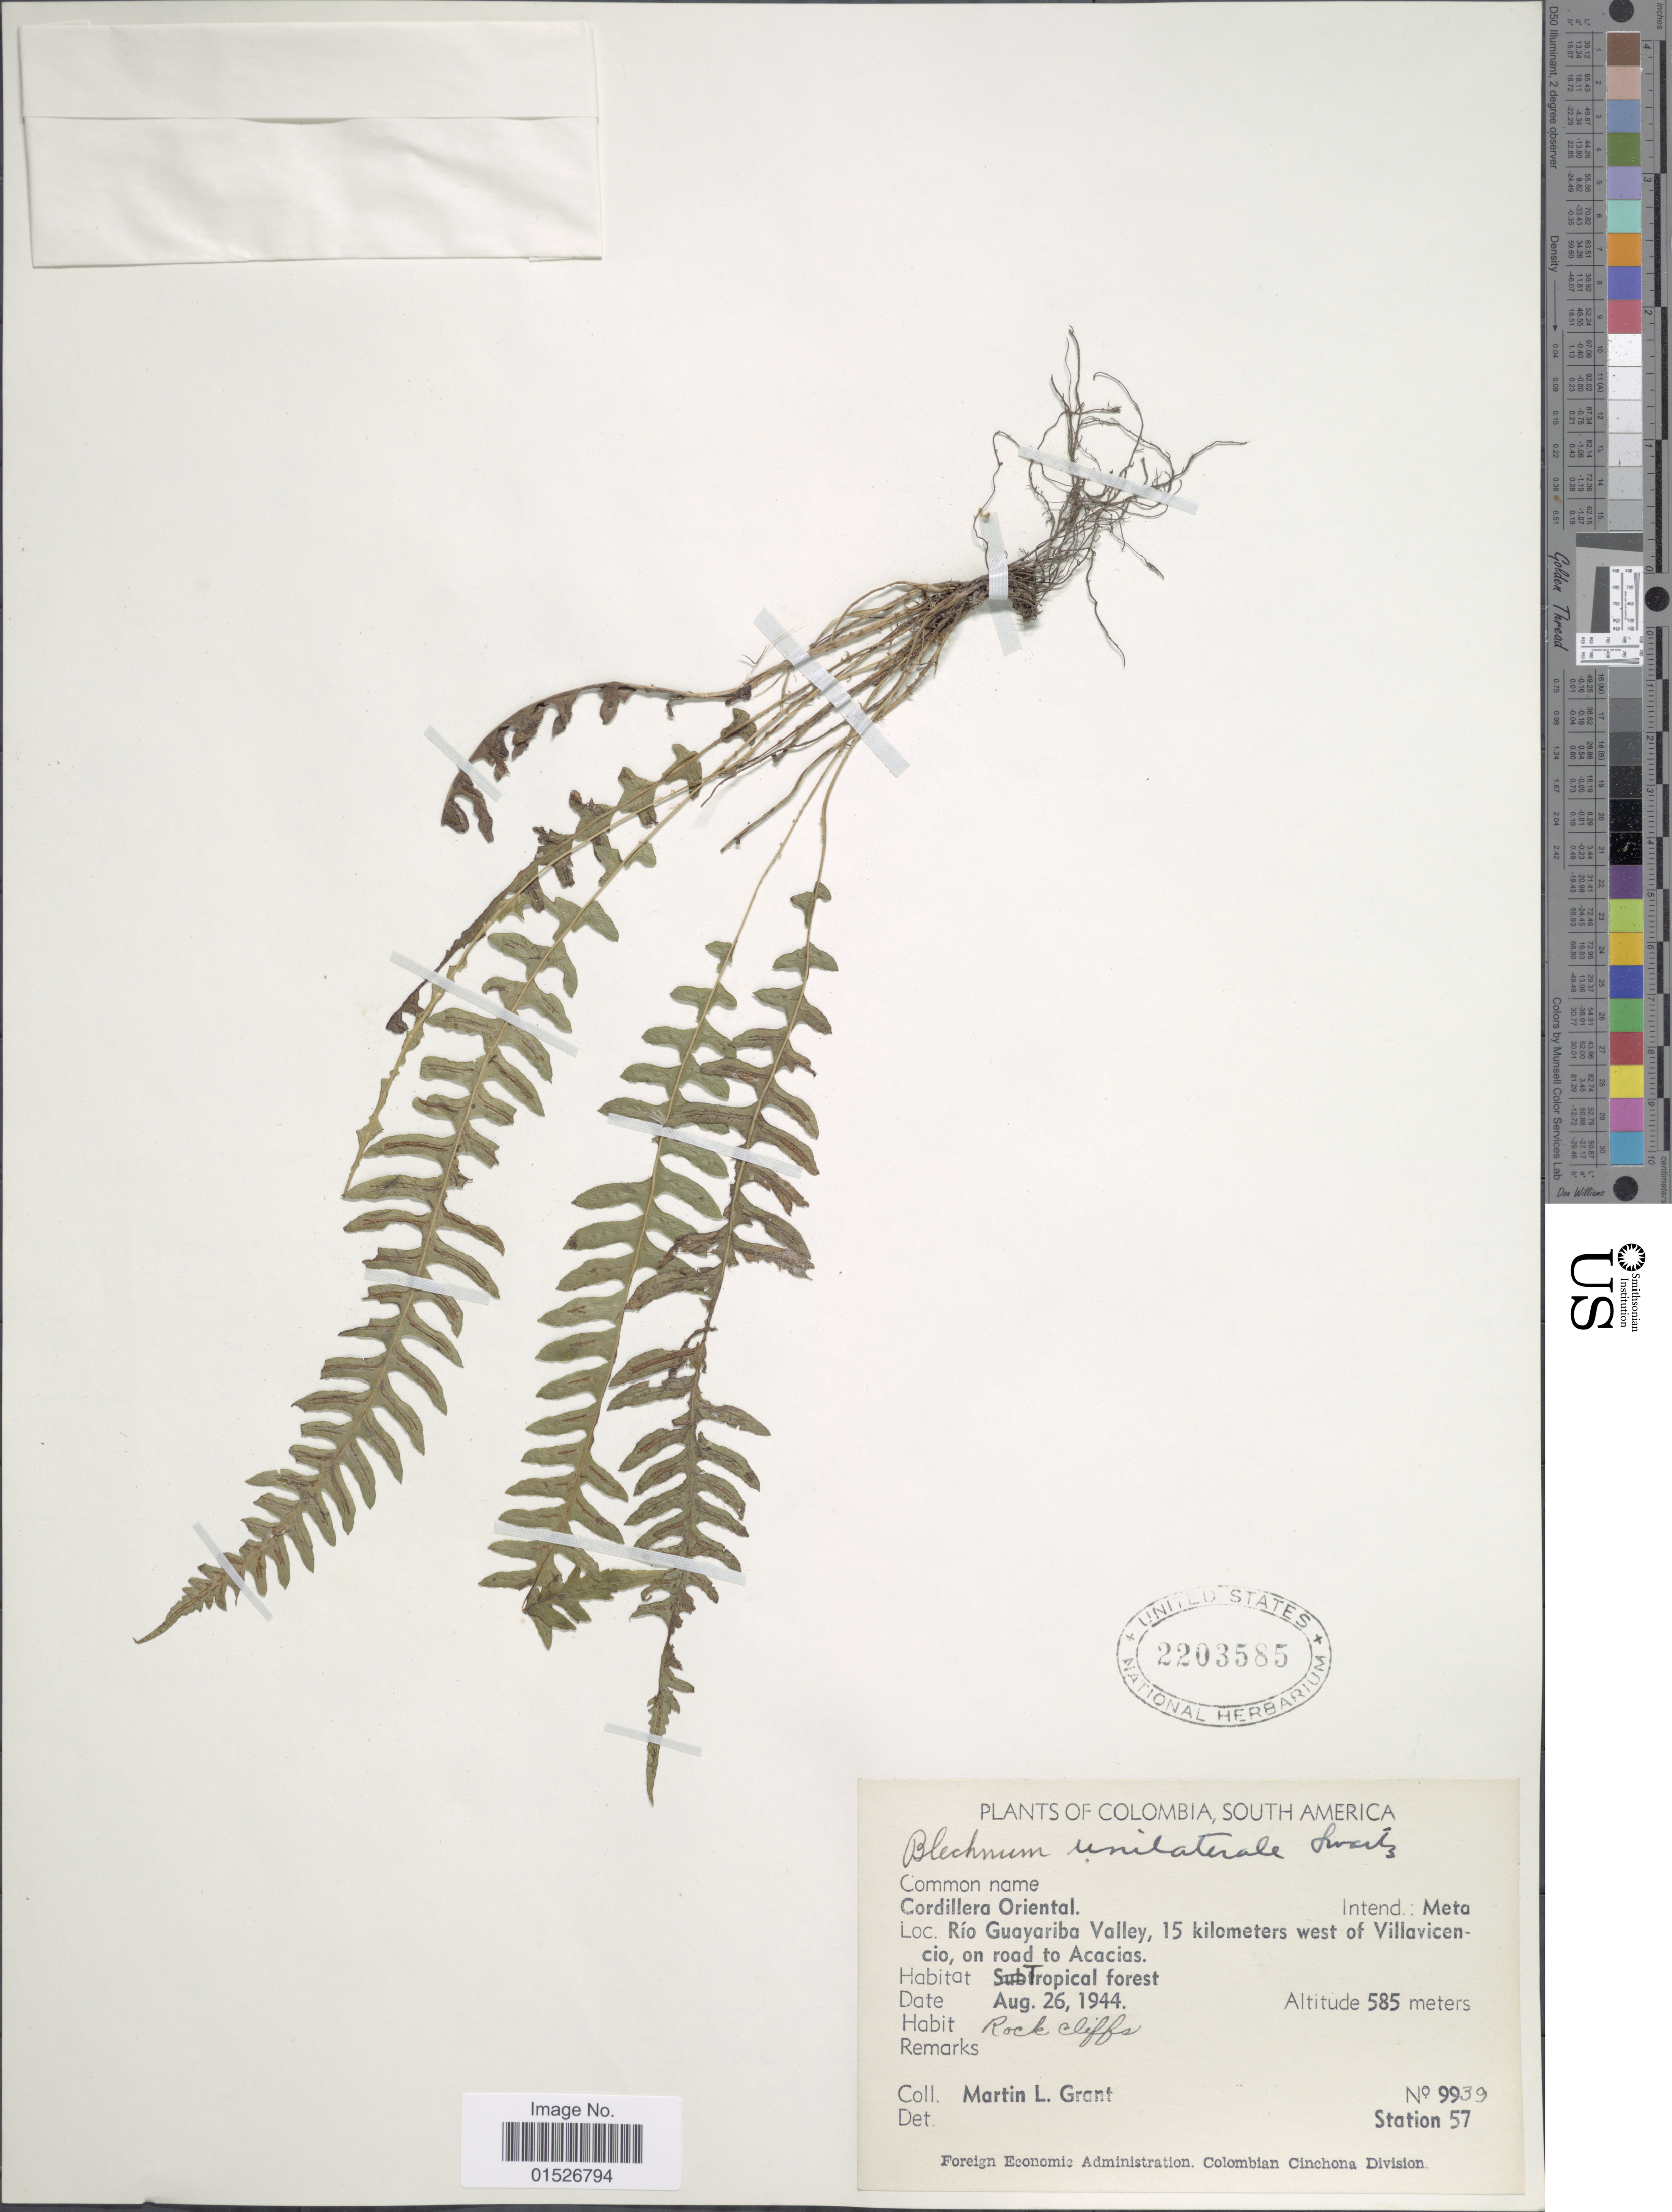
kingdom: Plantae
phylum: Tracheophyta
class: Polypodiopsida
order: Polypodiales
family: Blechnaceae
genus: Blechnum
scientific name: Blechnum polypodioides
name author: Raddi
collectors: M. L. Grant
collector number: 9939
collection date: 1944-08-26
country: Colombia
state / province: Meta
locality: Cordillera Oriental. Intend.: Meta. Loc. Rio Guayariba Valley, 15 kilometers west of Villavicencio, on road to Acacias.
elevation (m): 585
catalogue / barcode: US 2203585